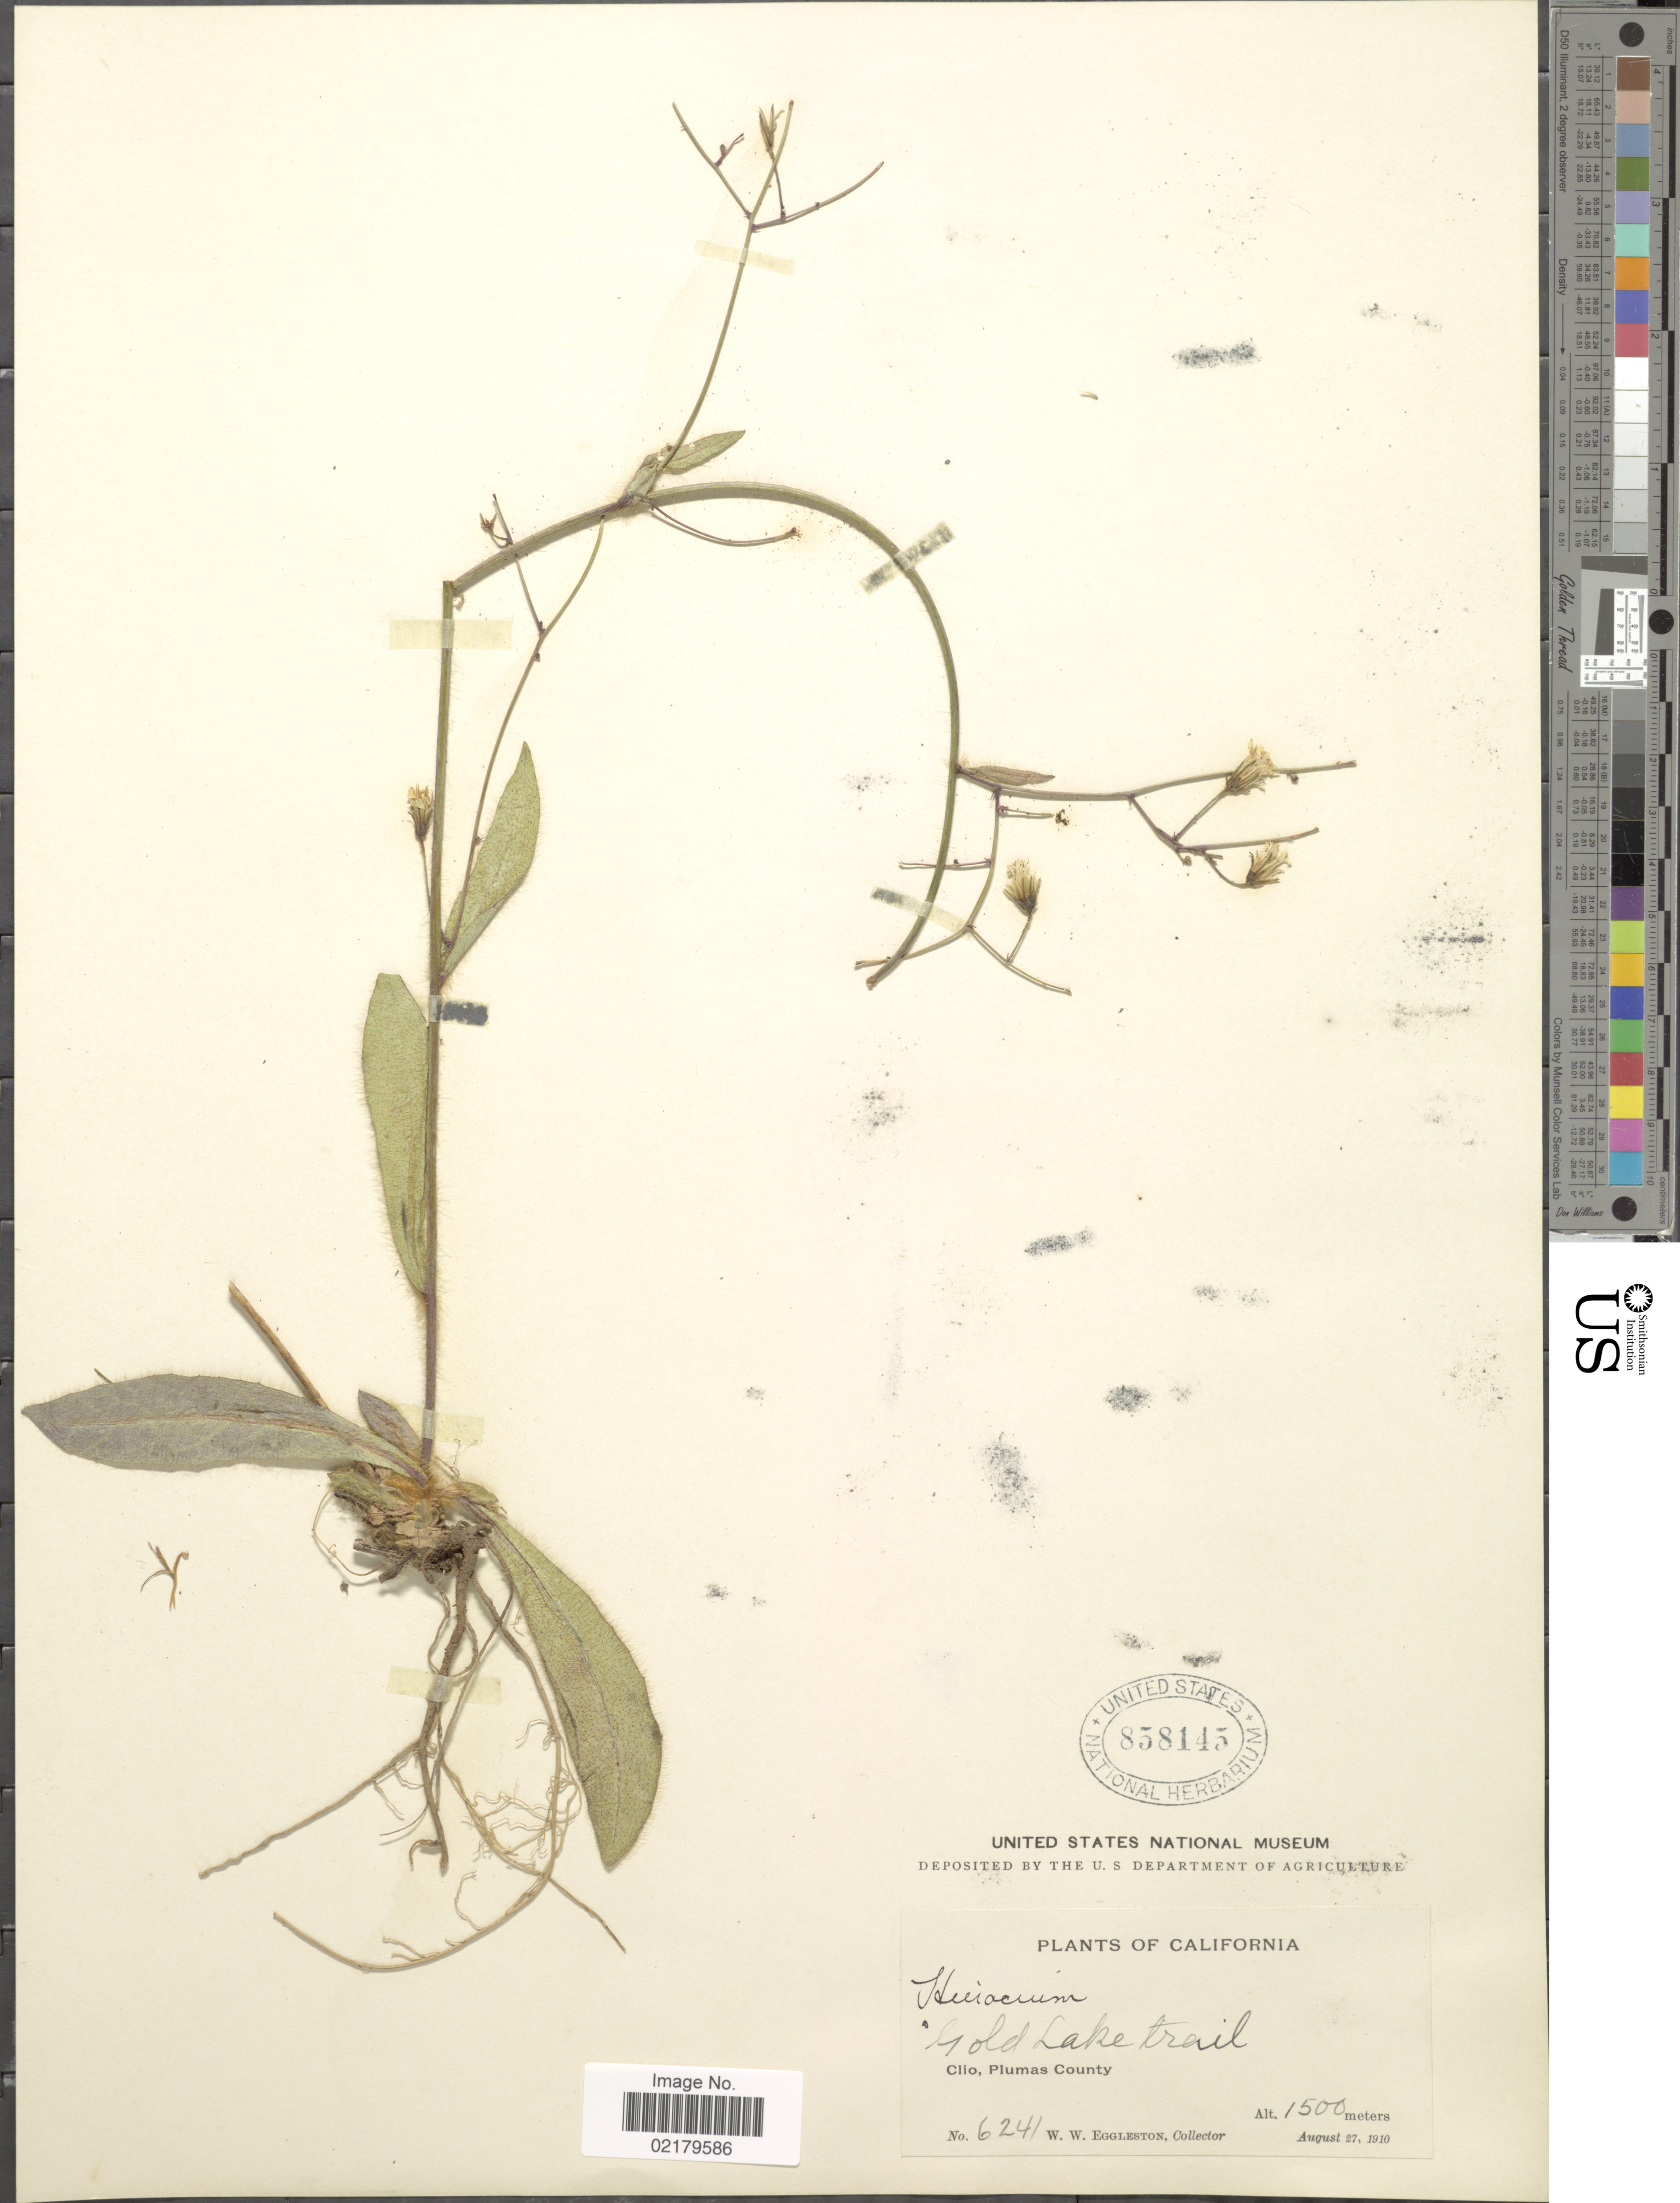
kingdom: Plantae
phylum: Tracheophyta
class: Magnoliopsida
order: Asterales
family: Asteraceae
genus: Hieracium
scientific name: Hieracium albiflorum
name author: Hook.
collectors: W. W. Eggleston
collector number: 6241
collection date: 1910-08-27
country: United States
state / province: California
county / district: Plumas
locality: Gold Lake trail, Clio, Plumas County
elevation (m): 1500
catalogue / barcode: US 858145